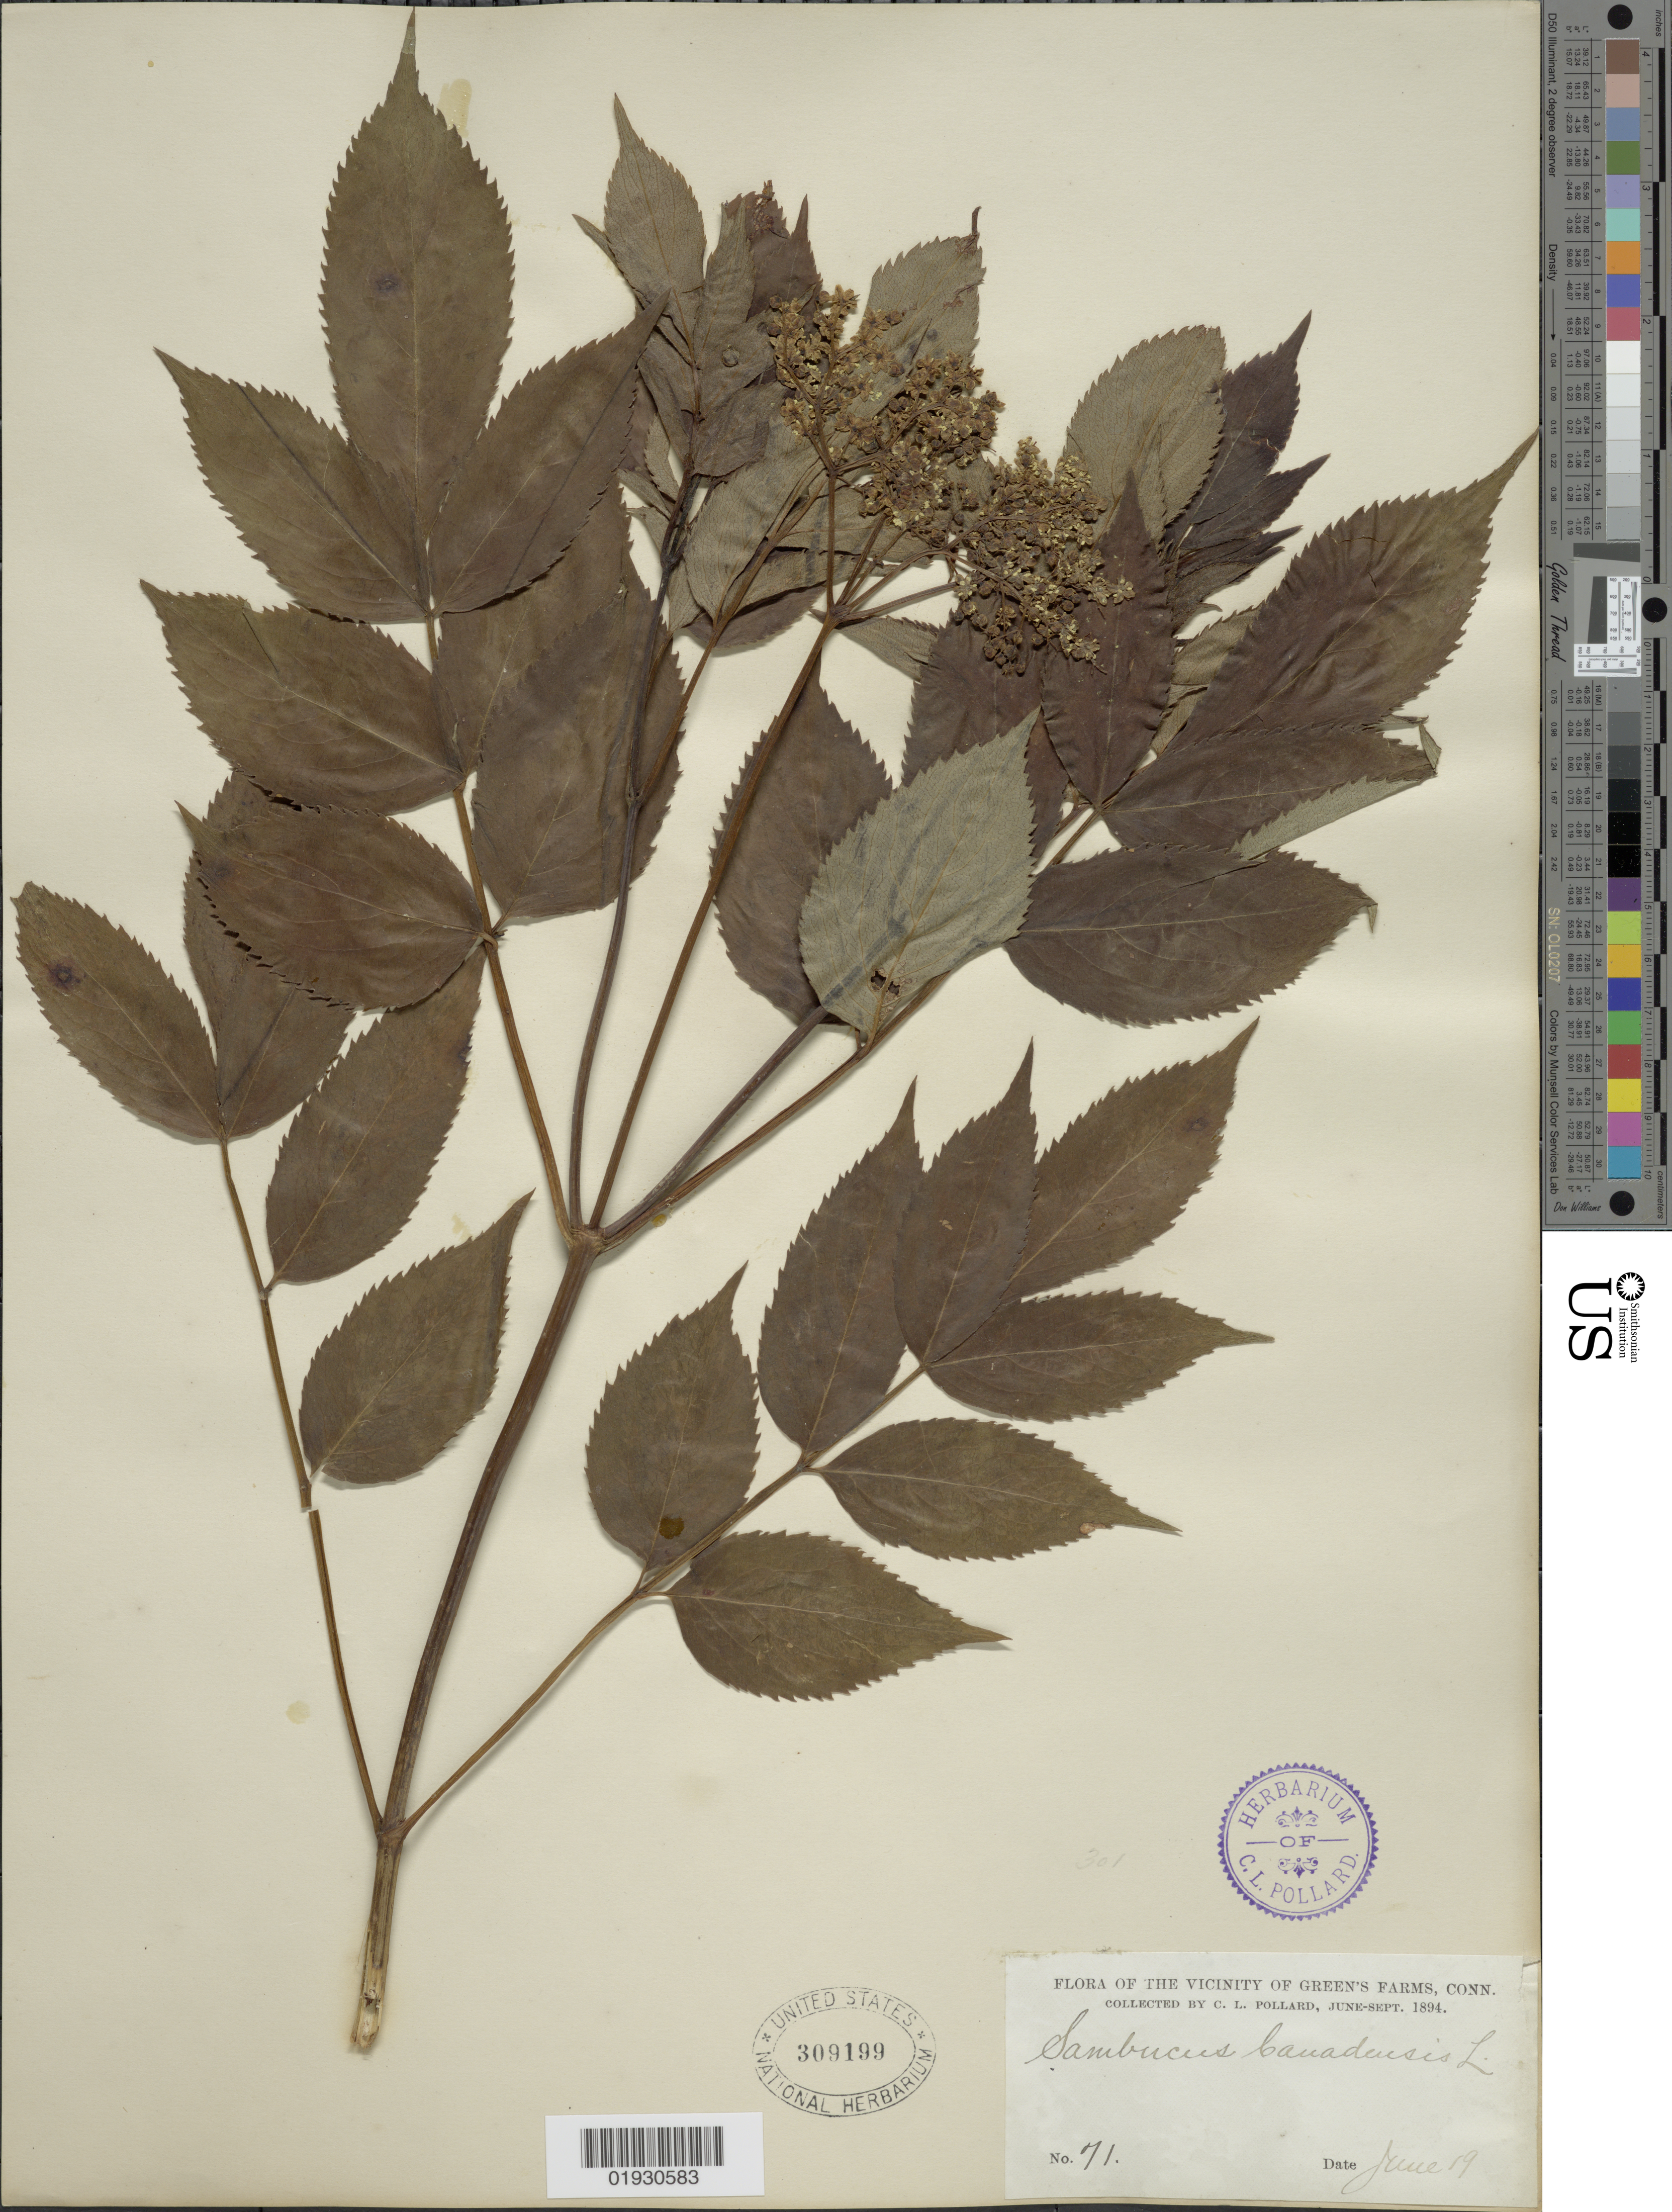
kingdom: Plantae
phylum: Tracheophyta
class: Magnoliopsida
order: Dipsacales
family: Viburnaceae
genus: Sambucus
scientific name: Sambucus canadensis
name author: L.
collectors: C. L. Pollard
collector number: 71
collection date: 1894-06-19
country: United States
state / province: Connecticut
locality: The vicinity of Green's Farms.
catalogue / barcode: US 309199